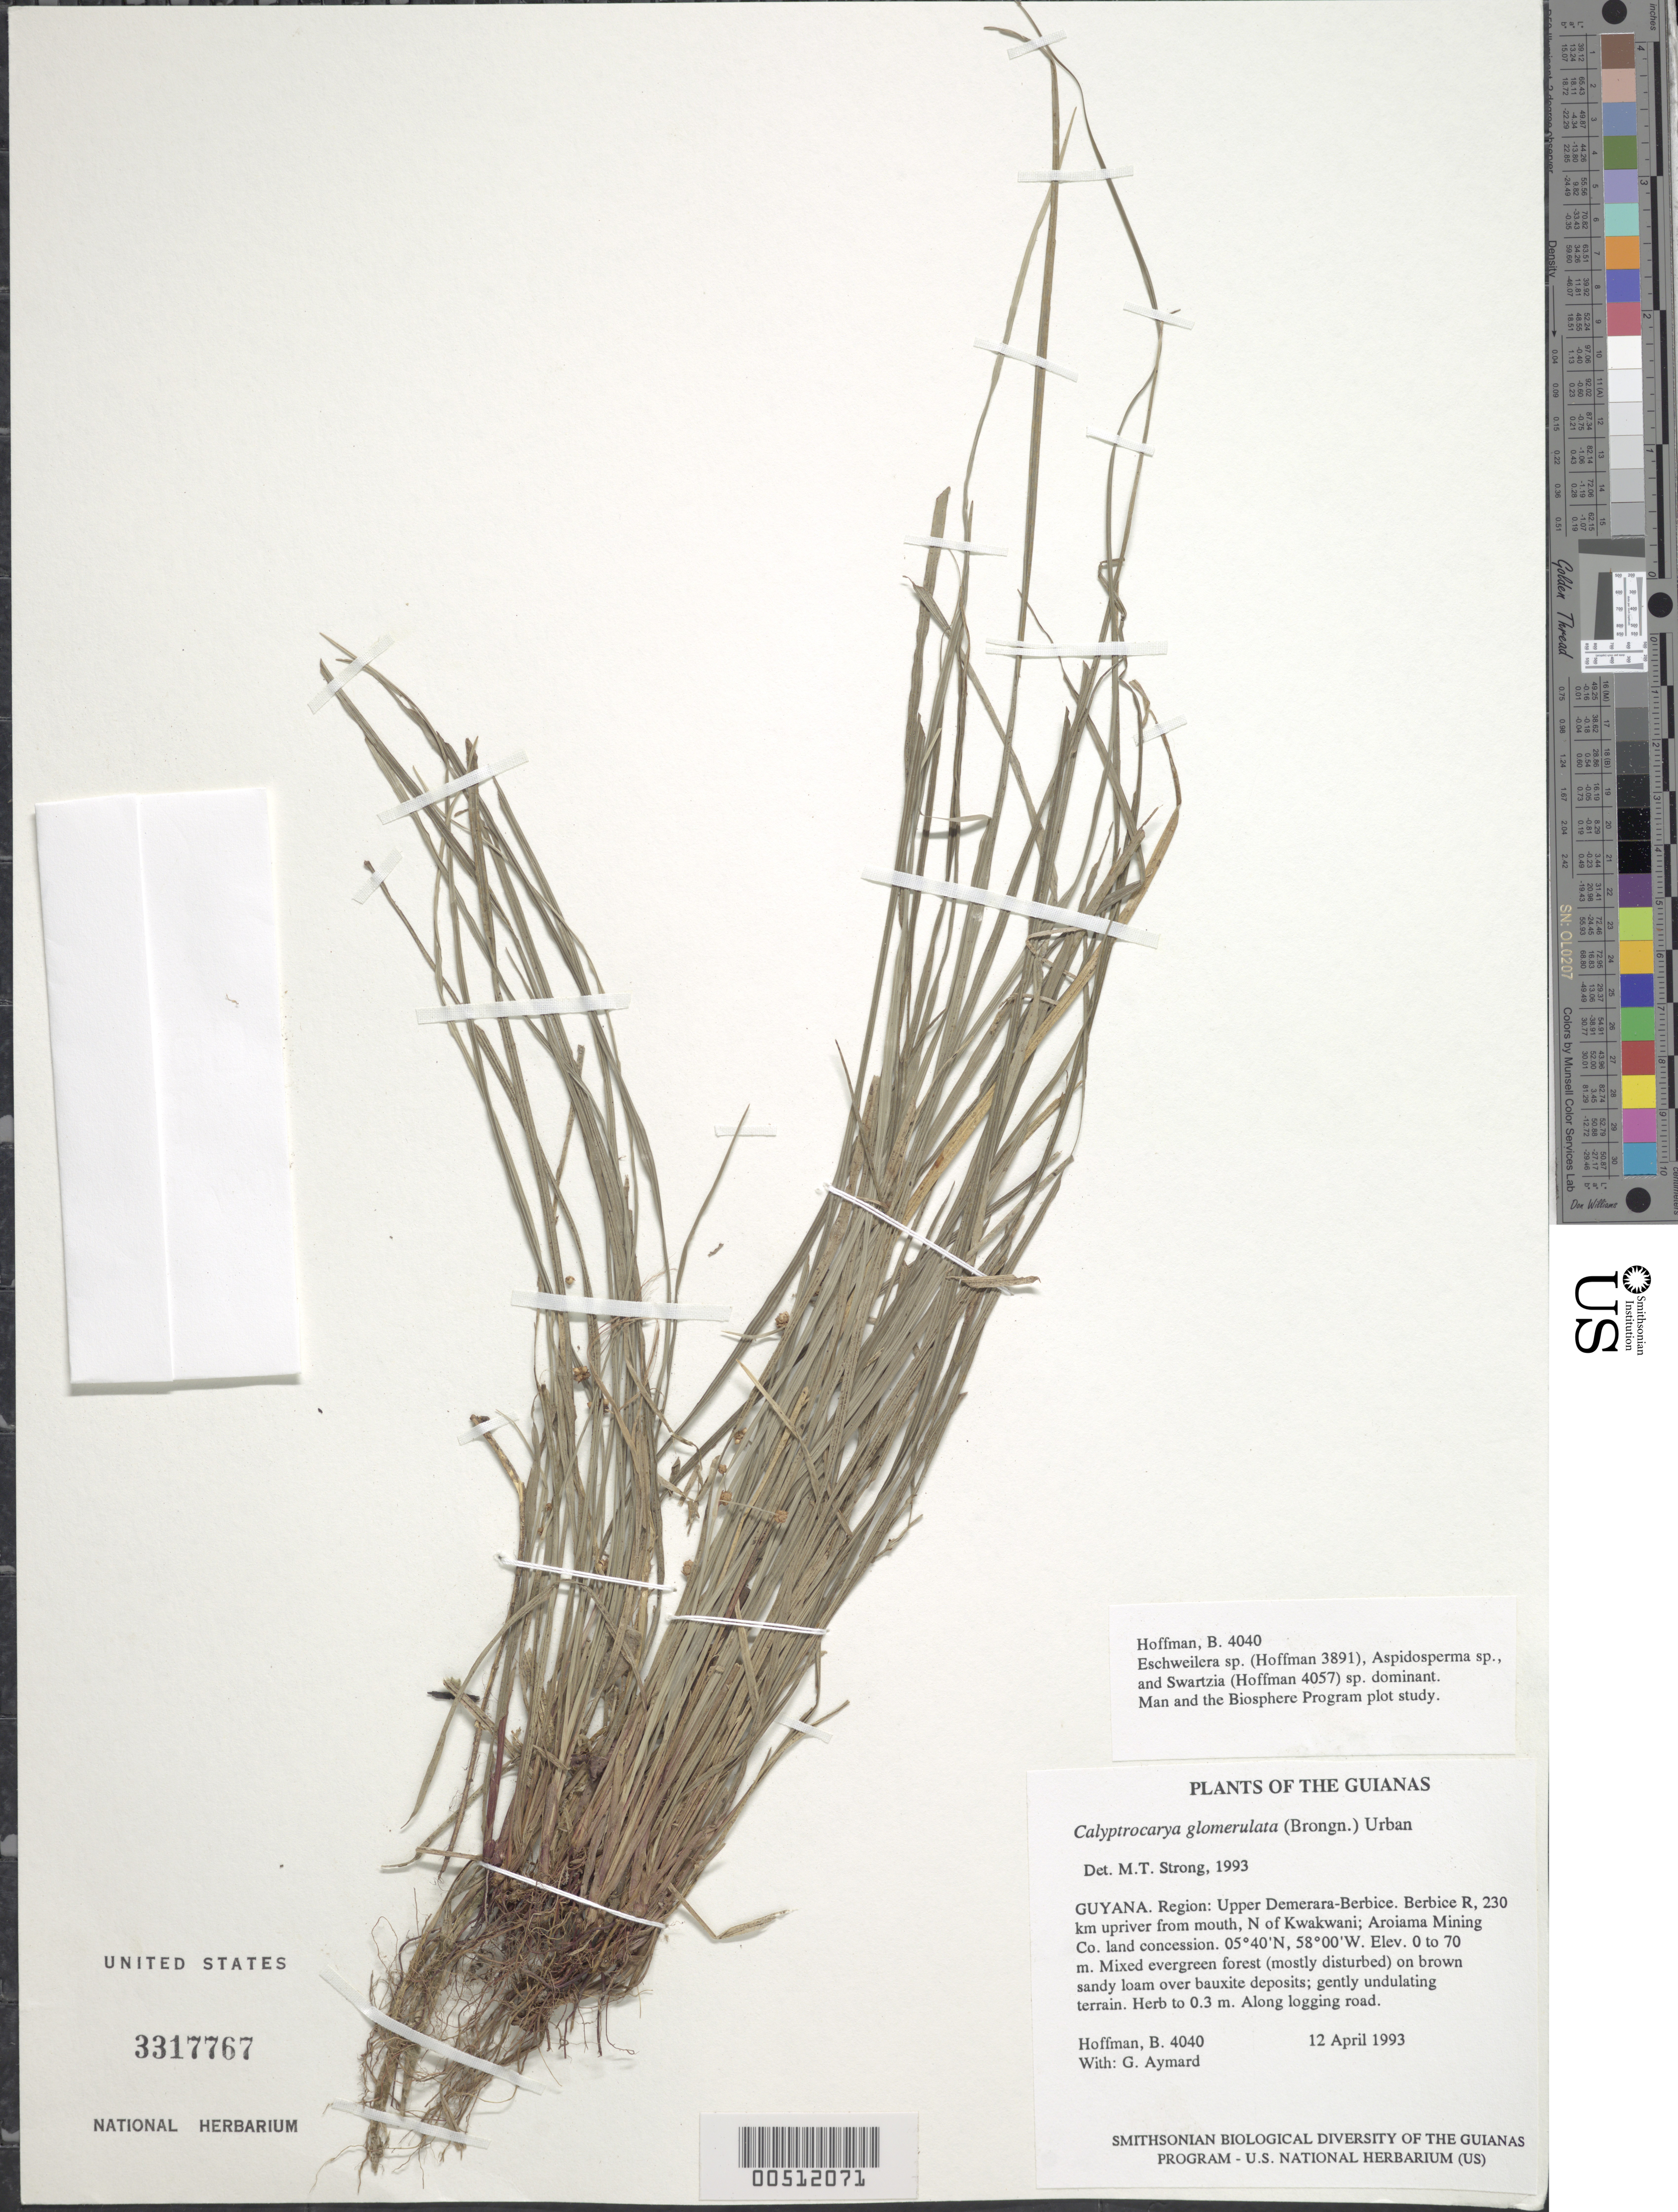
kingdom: Plantae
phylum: Tracheophyta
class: Liliopsida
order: Poales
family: Cyperaceae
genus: Calyptrocarya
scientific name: Calyptrocarya glomerulata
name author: (Brongn.) Urb.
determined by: Strong, M. T., (US), Smithsonian Institution - National Museum of Natural History (UNITED STATES)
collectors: B. Hoffman & G. A. Aymard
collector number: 4040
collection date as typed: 12 April 1993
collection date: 1993-04-12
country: Guyana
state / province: U. Demerara-Berbice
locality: Berbice River, 230 km upriver from mouth, N of Kwakwani; Aroiama Mining Co. land concession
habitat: Mixed evergreen forest (mostly disturbed) on brown sandy loam over bauxite deposits; gently undulating terrain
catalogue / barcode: US 3317767